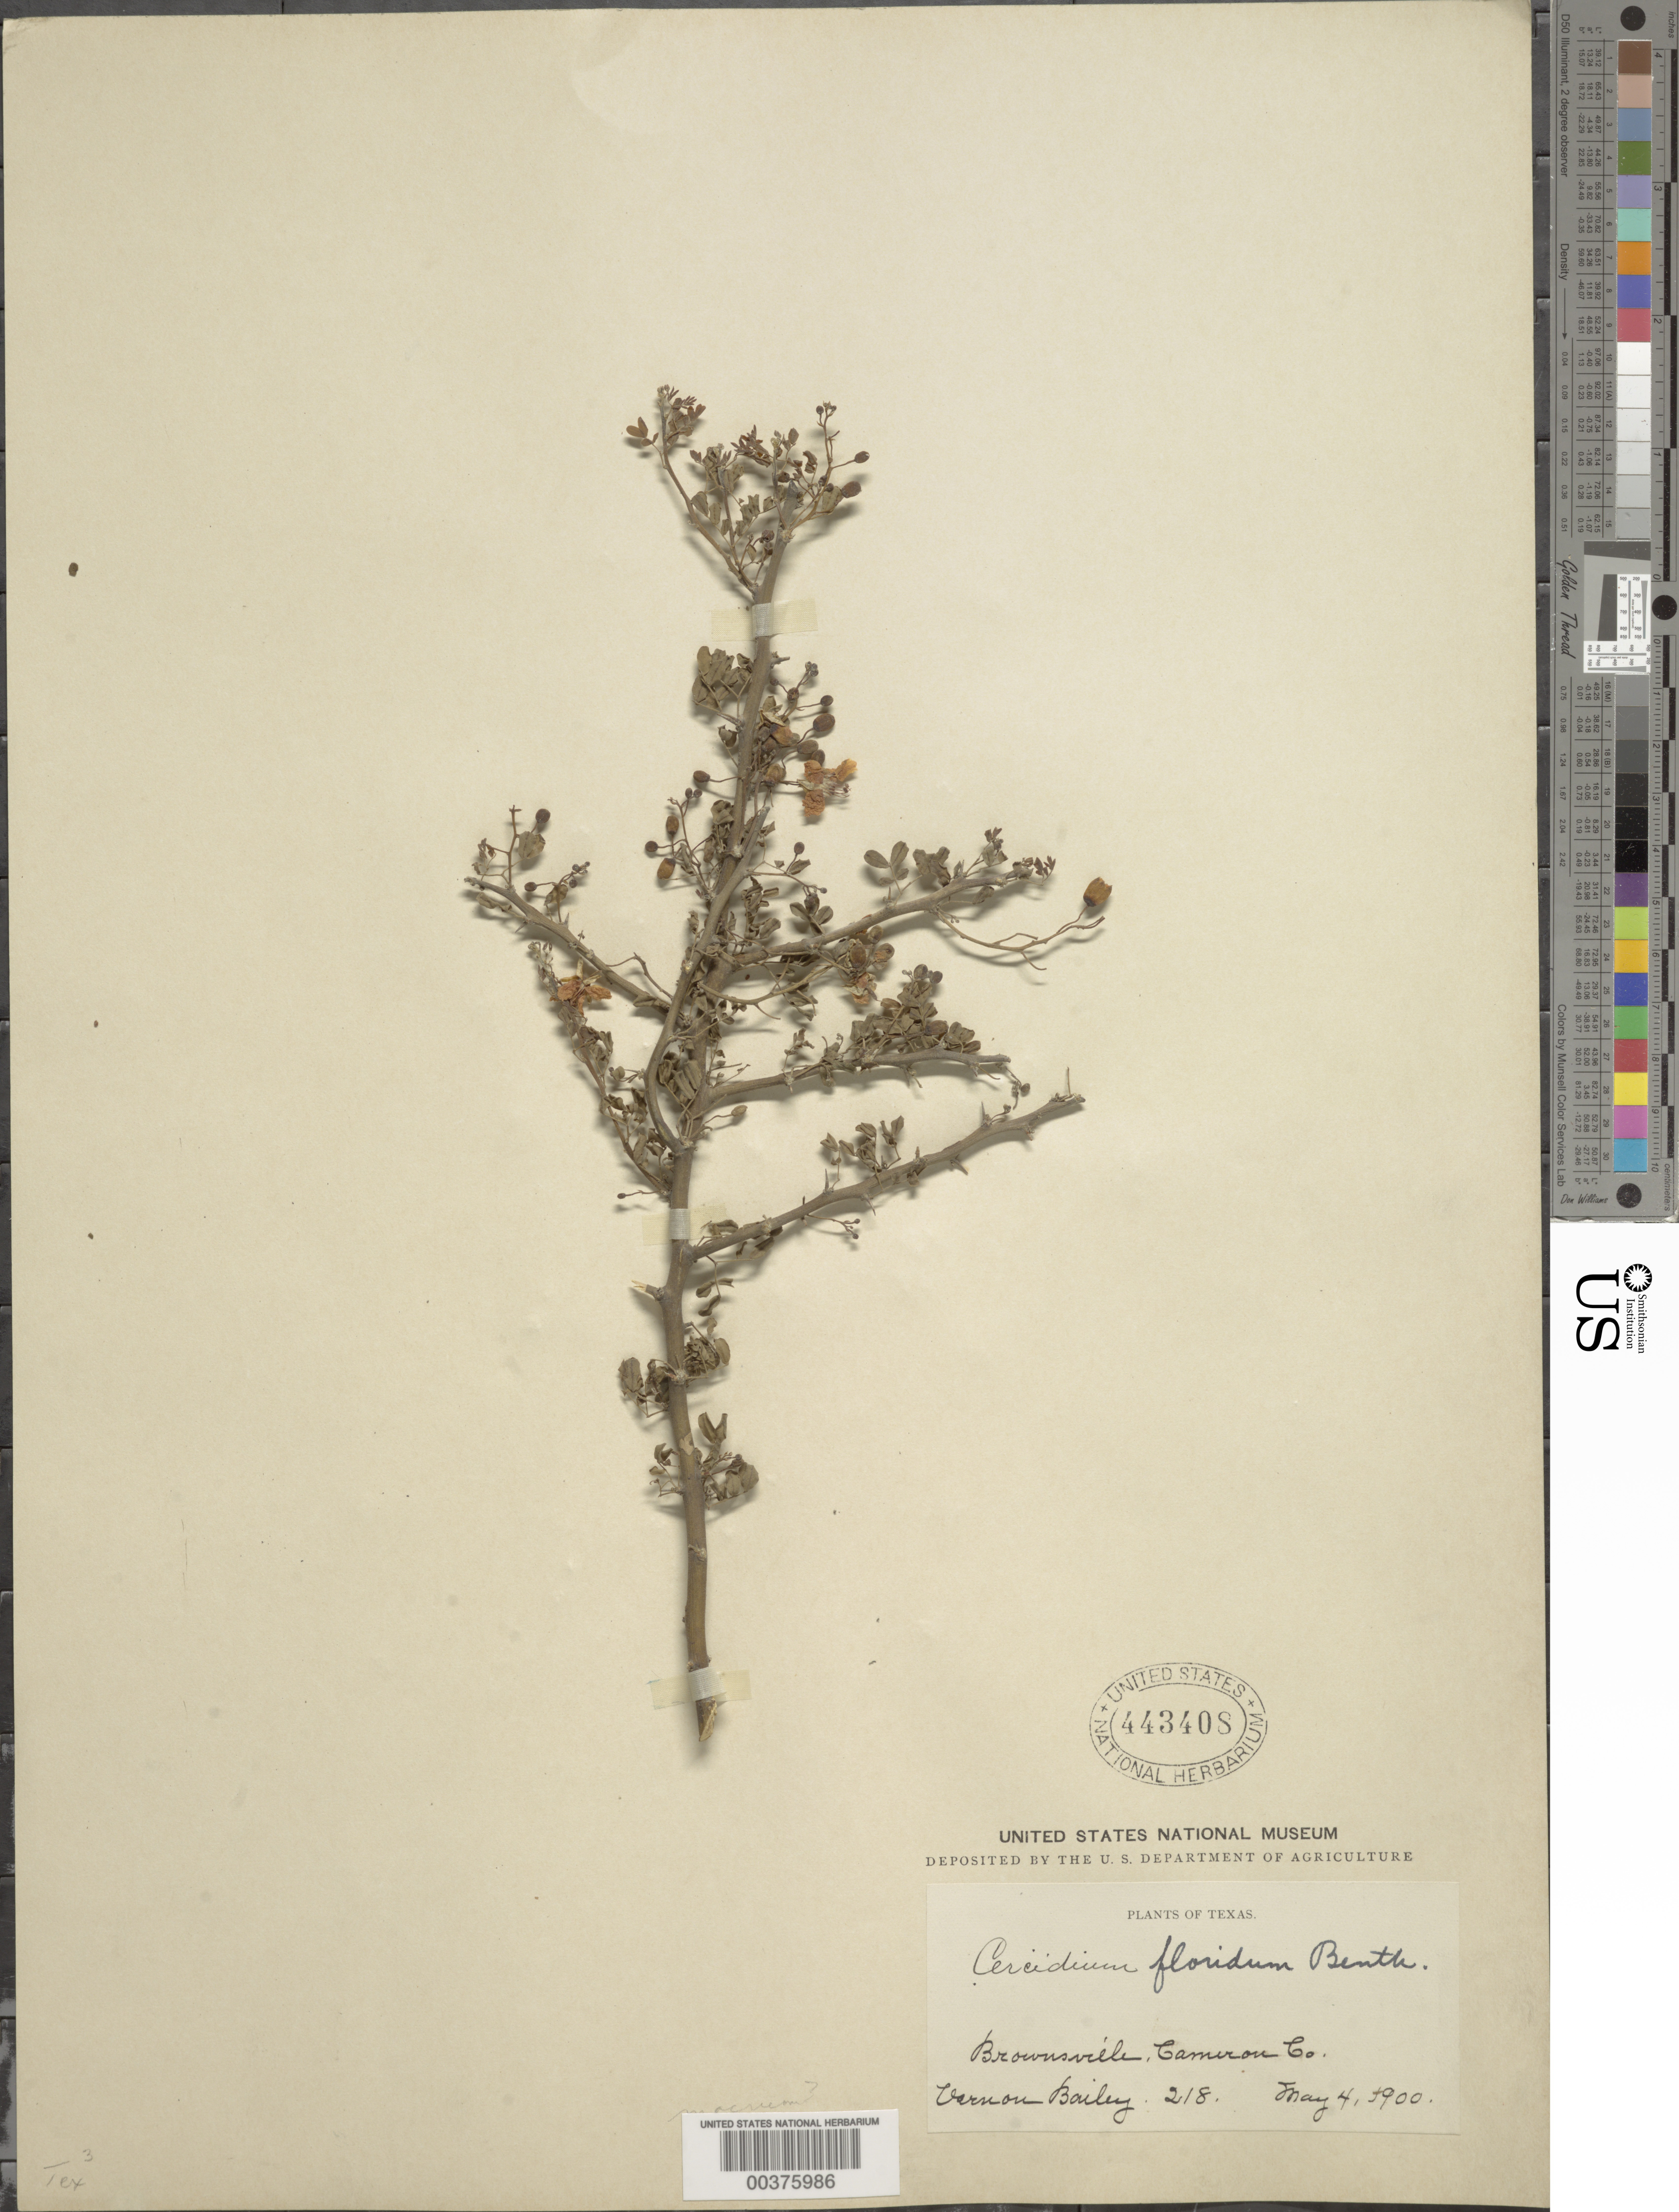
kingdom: Plantae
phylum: Tracheophyta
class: Magnoliopsida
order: Fabales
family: Fabaceae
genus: Parkinsonia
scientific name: Parkinsonia texana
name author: (A. Gray) S. Watson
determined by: Strong, Mark T., (BOT), Smithsonian Institution - National Museum of Natural History (UNITED STATES)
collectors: V. O. Bailey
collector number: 218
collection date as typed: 04 May 1900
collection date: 1900-05-04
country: United States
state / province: Texas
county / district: Cameron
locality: Brownsville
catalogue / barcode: US 443408